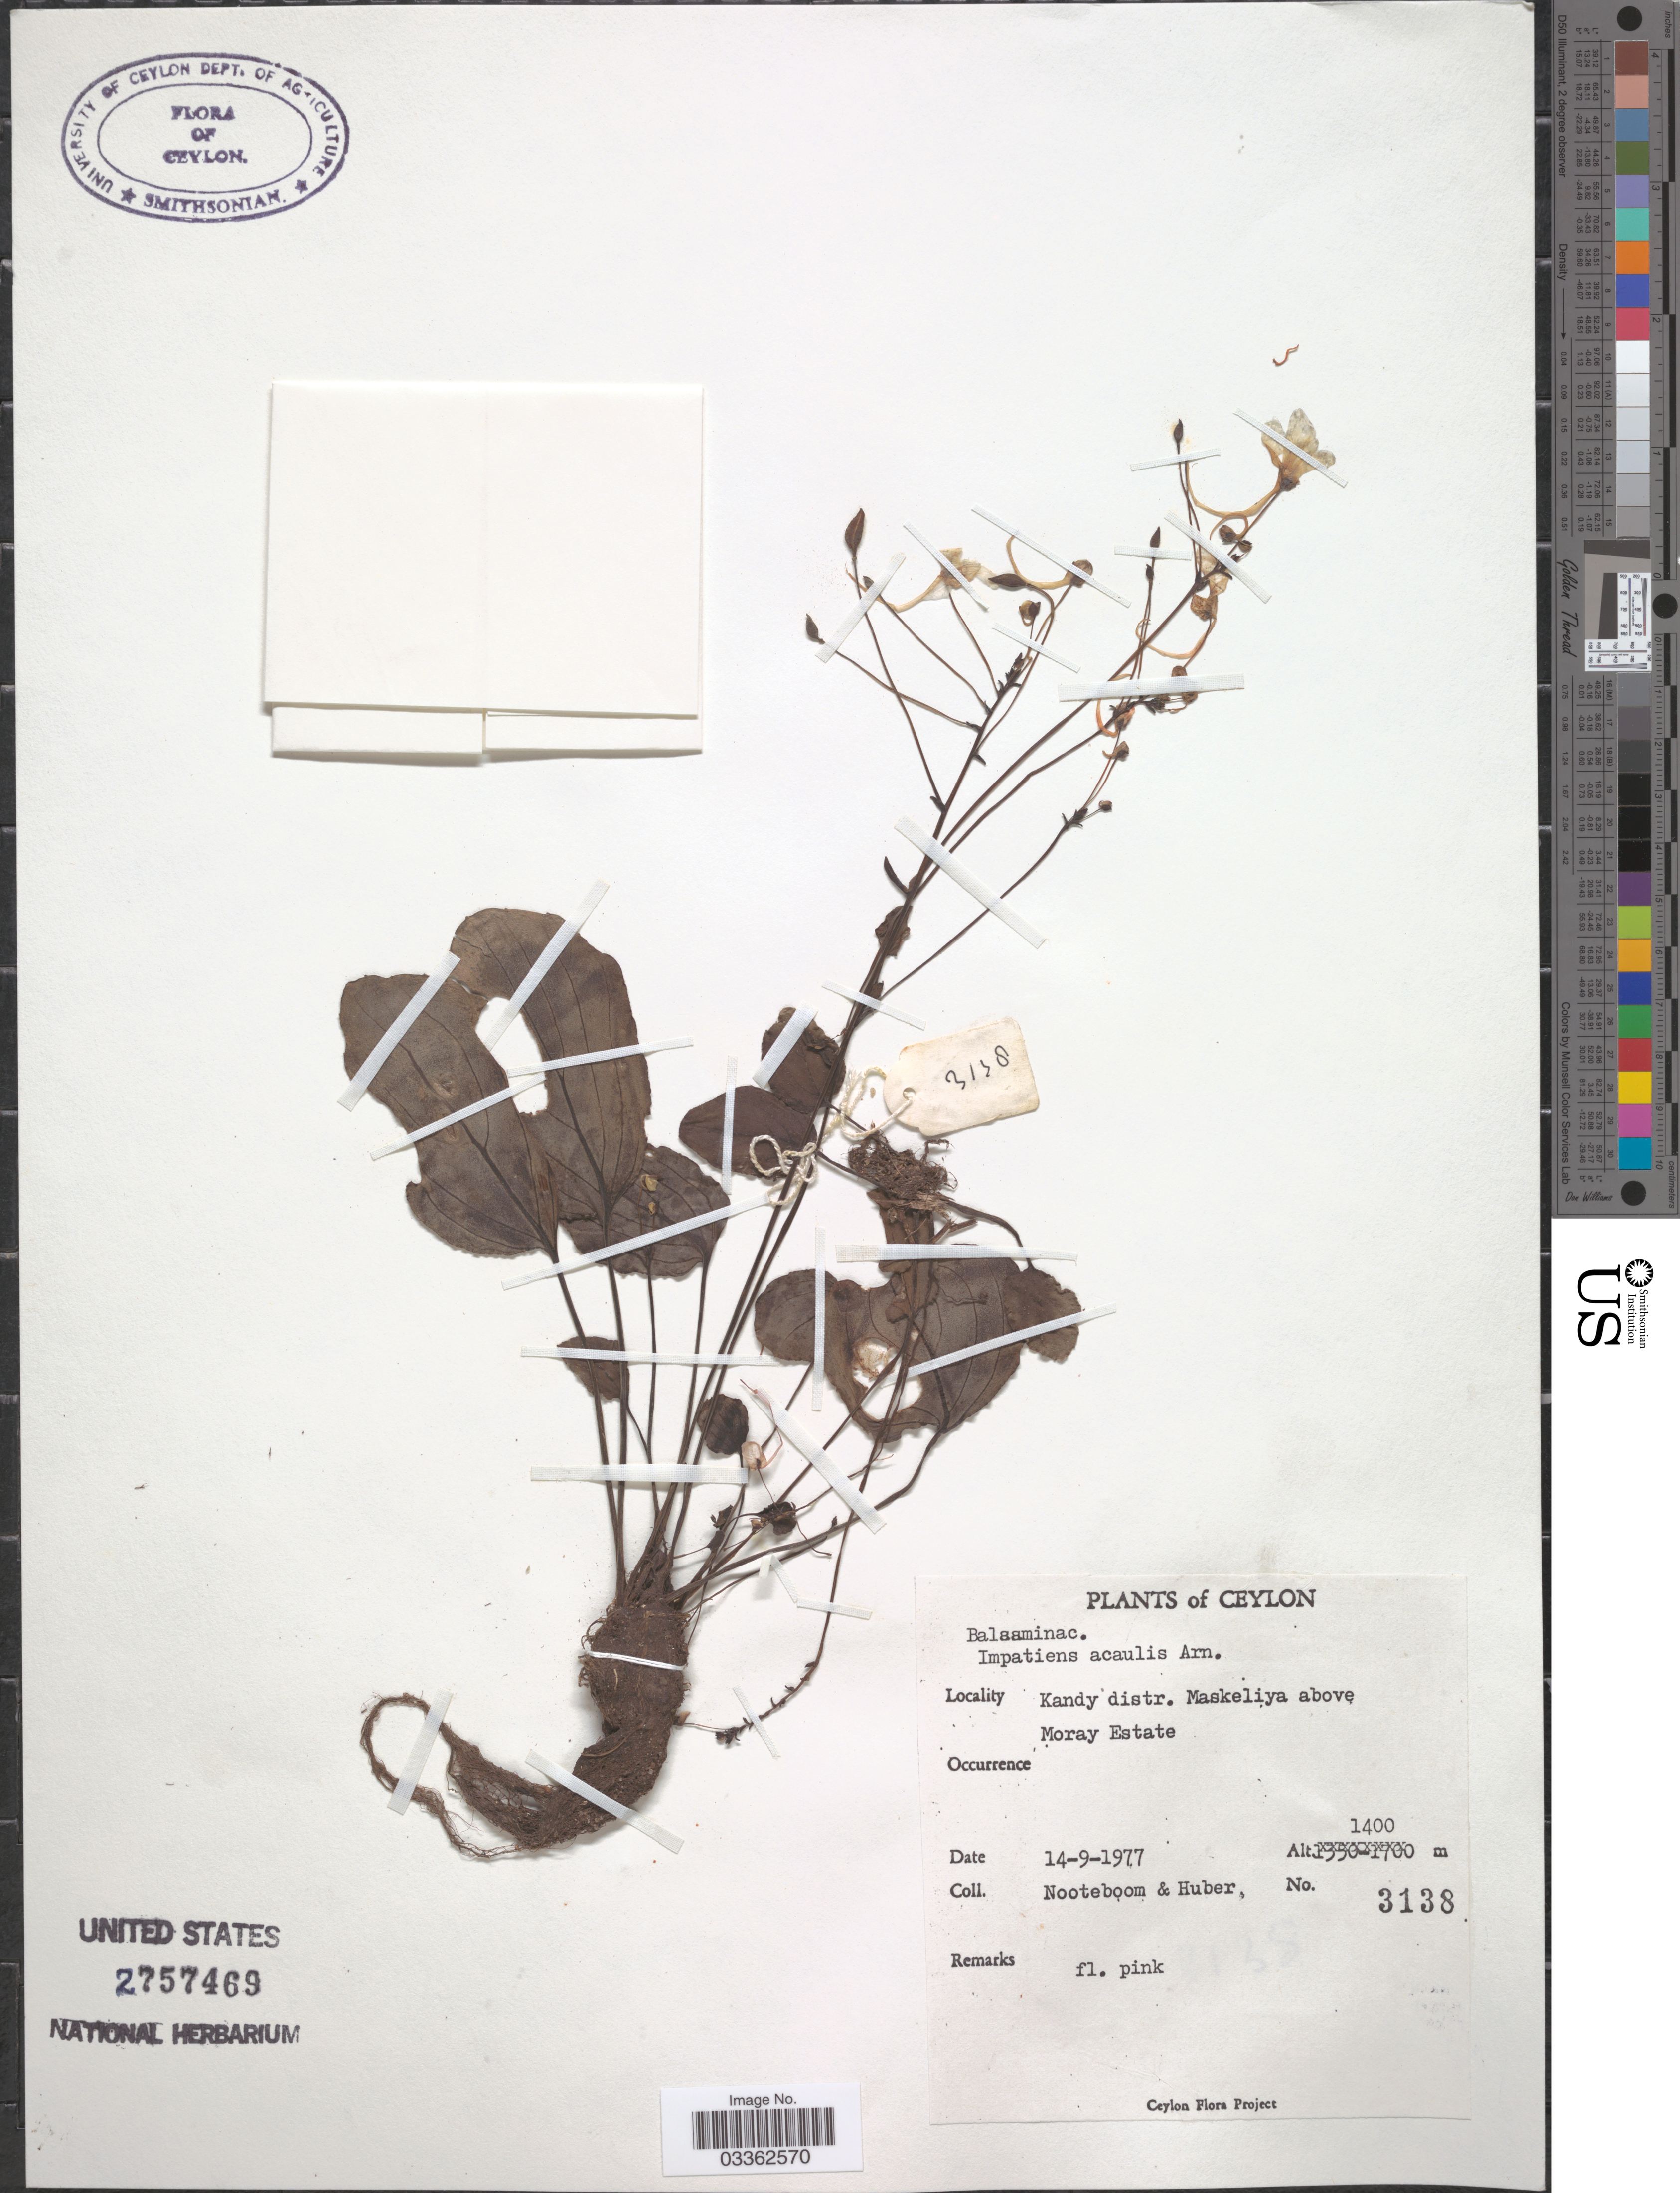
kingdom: Plantae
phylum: Tracheophyta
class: Magnoliopsida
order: Ericales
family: Balsaminaceae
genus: Impatiens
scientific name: Impatiens acaulis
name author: Arn.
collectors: Nooteboom, -- & Huber, --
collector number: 3138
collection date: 1977-09-14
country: Sri Lanka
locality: Ceylon. Kandy distr. Maskeliya above Moray Estate.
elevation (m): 1400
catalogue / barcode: US 2757469